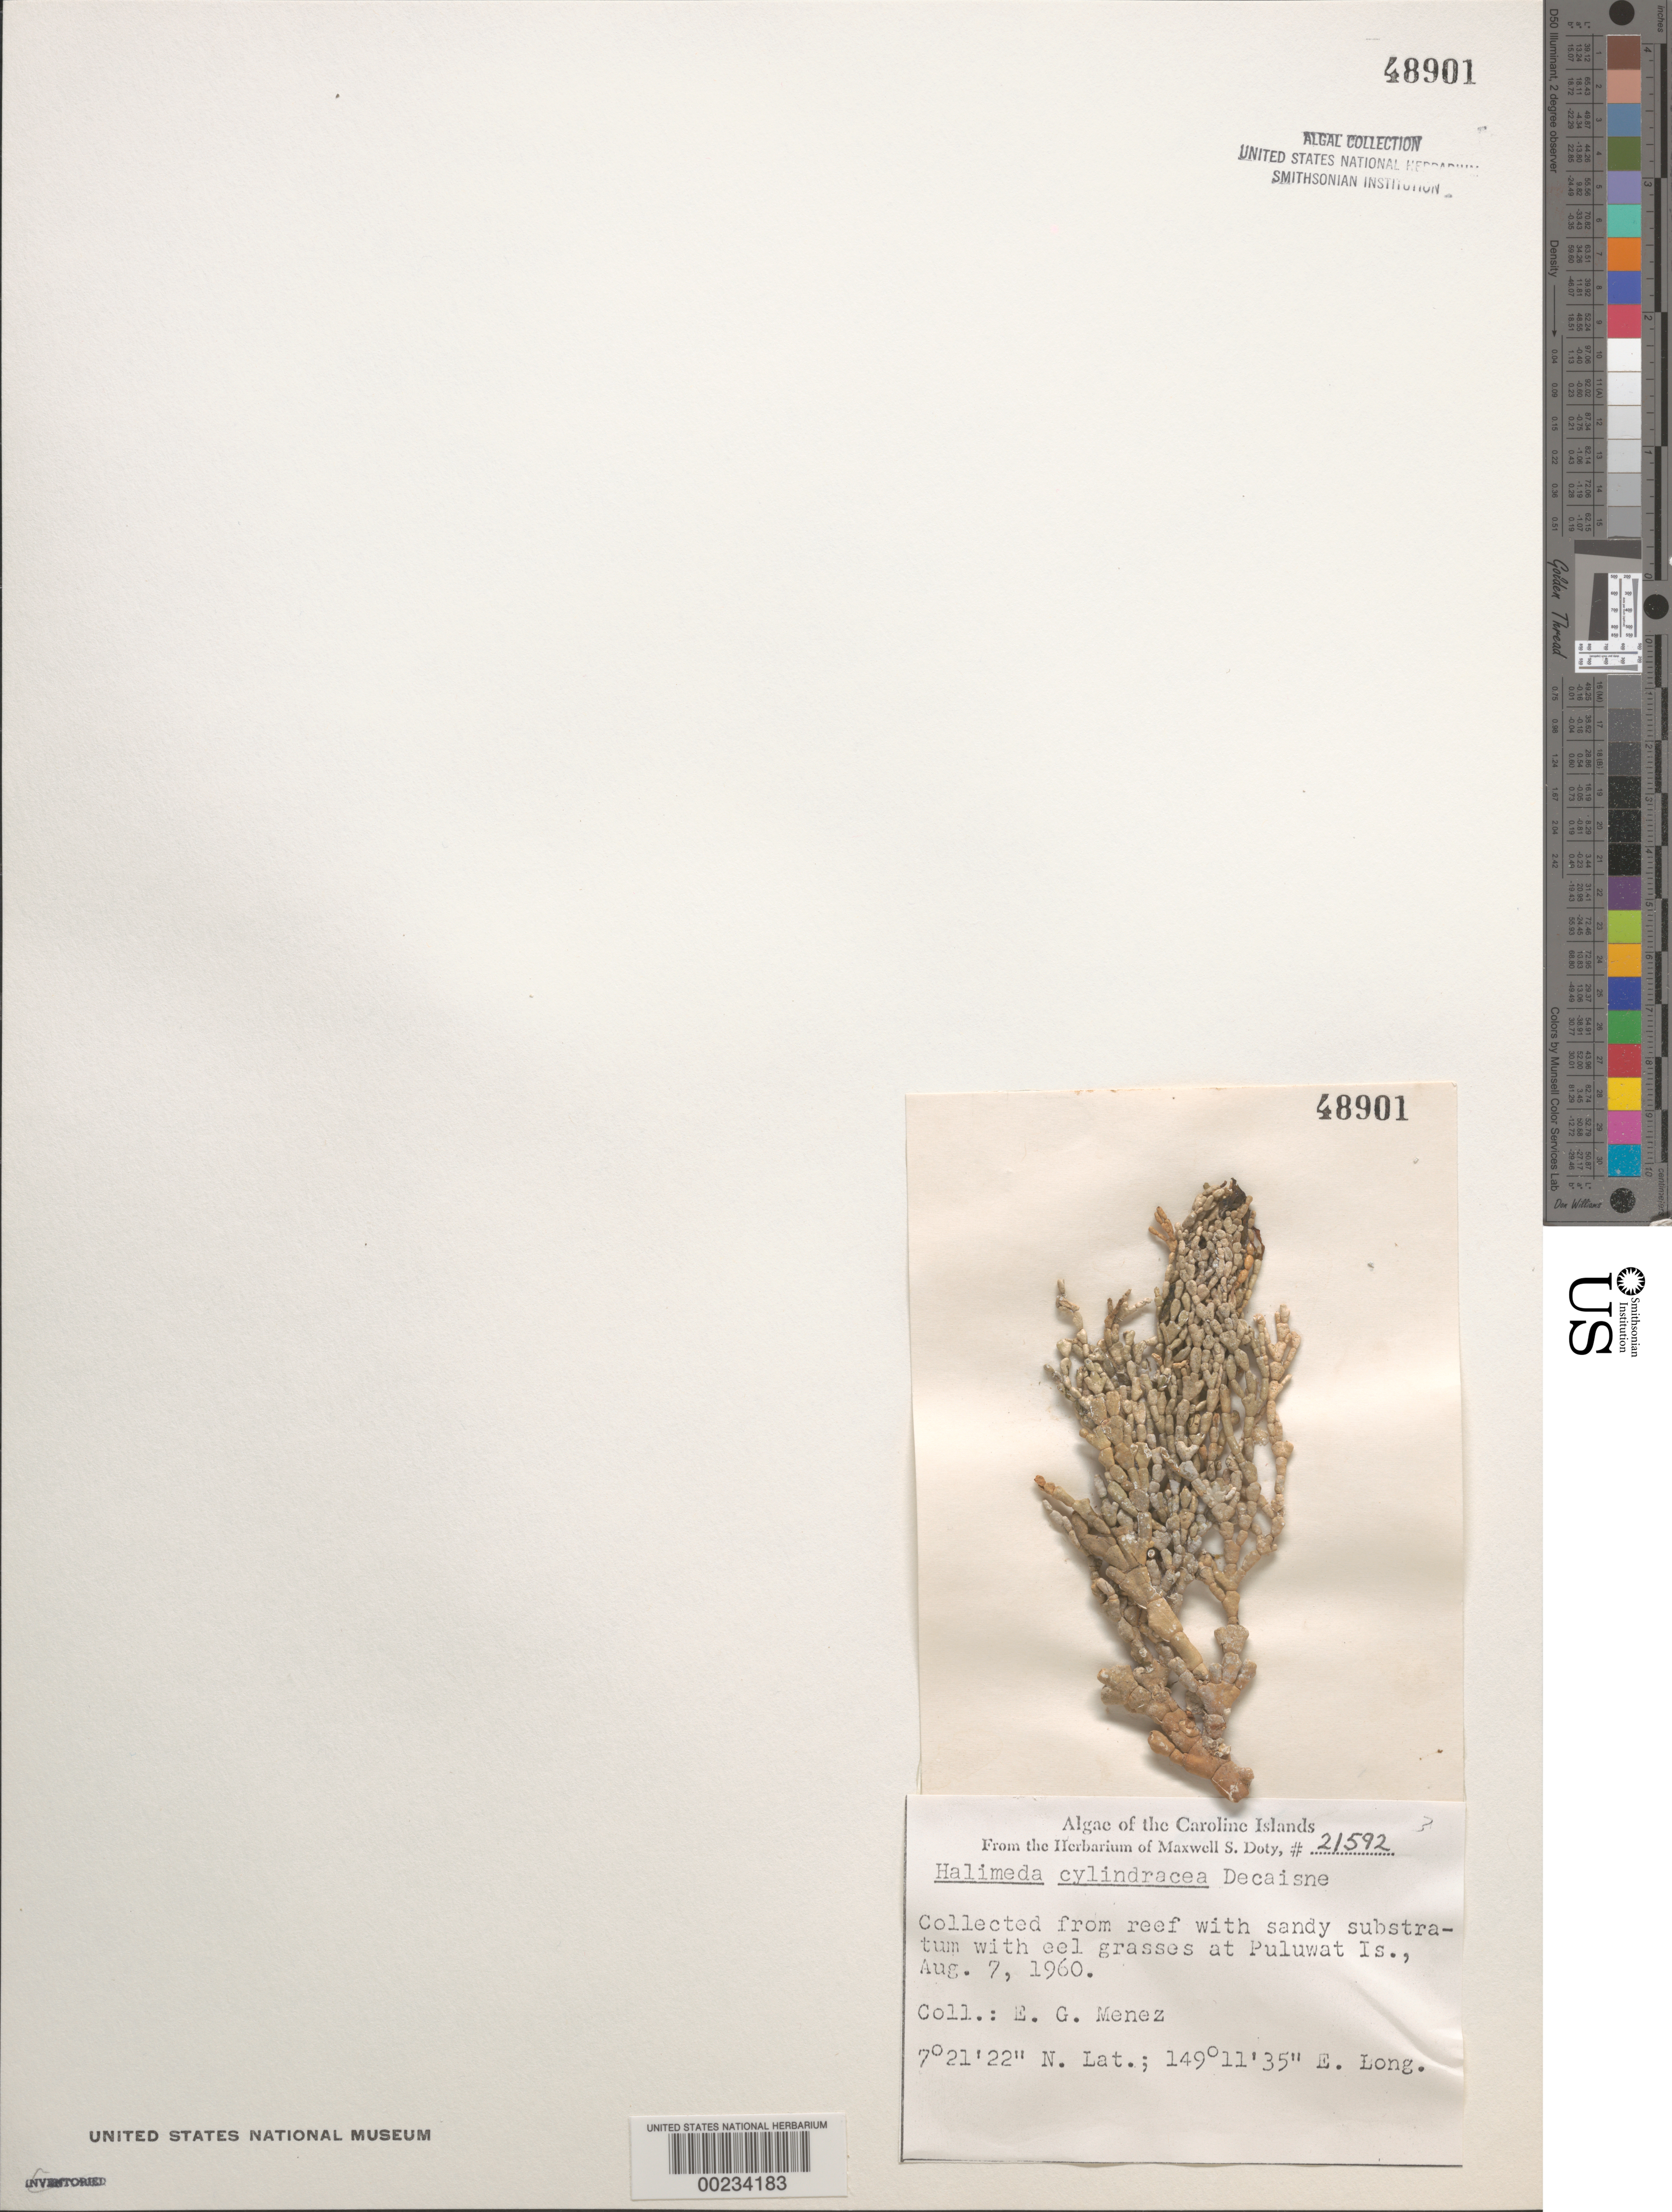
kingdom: Plantae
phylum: Chlorophyta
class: Ulvophyceae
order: Bryopsidales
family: Halimedaceae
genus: Halimeda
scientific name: Halimeda cylindracea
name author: Decne.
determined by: Schnetter, R.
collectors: Meñez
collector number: MSD 21592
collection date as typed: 07 Aug 1960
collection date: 1960-08-07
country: Micronesia, Federated States of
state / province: Truk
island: Puluwat Atoll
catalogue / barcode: US 48901